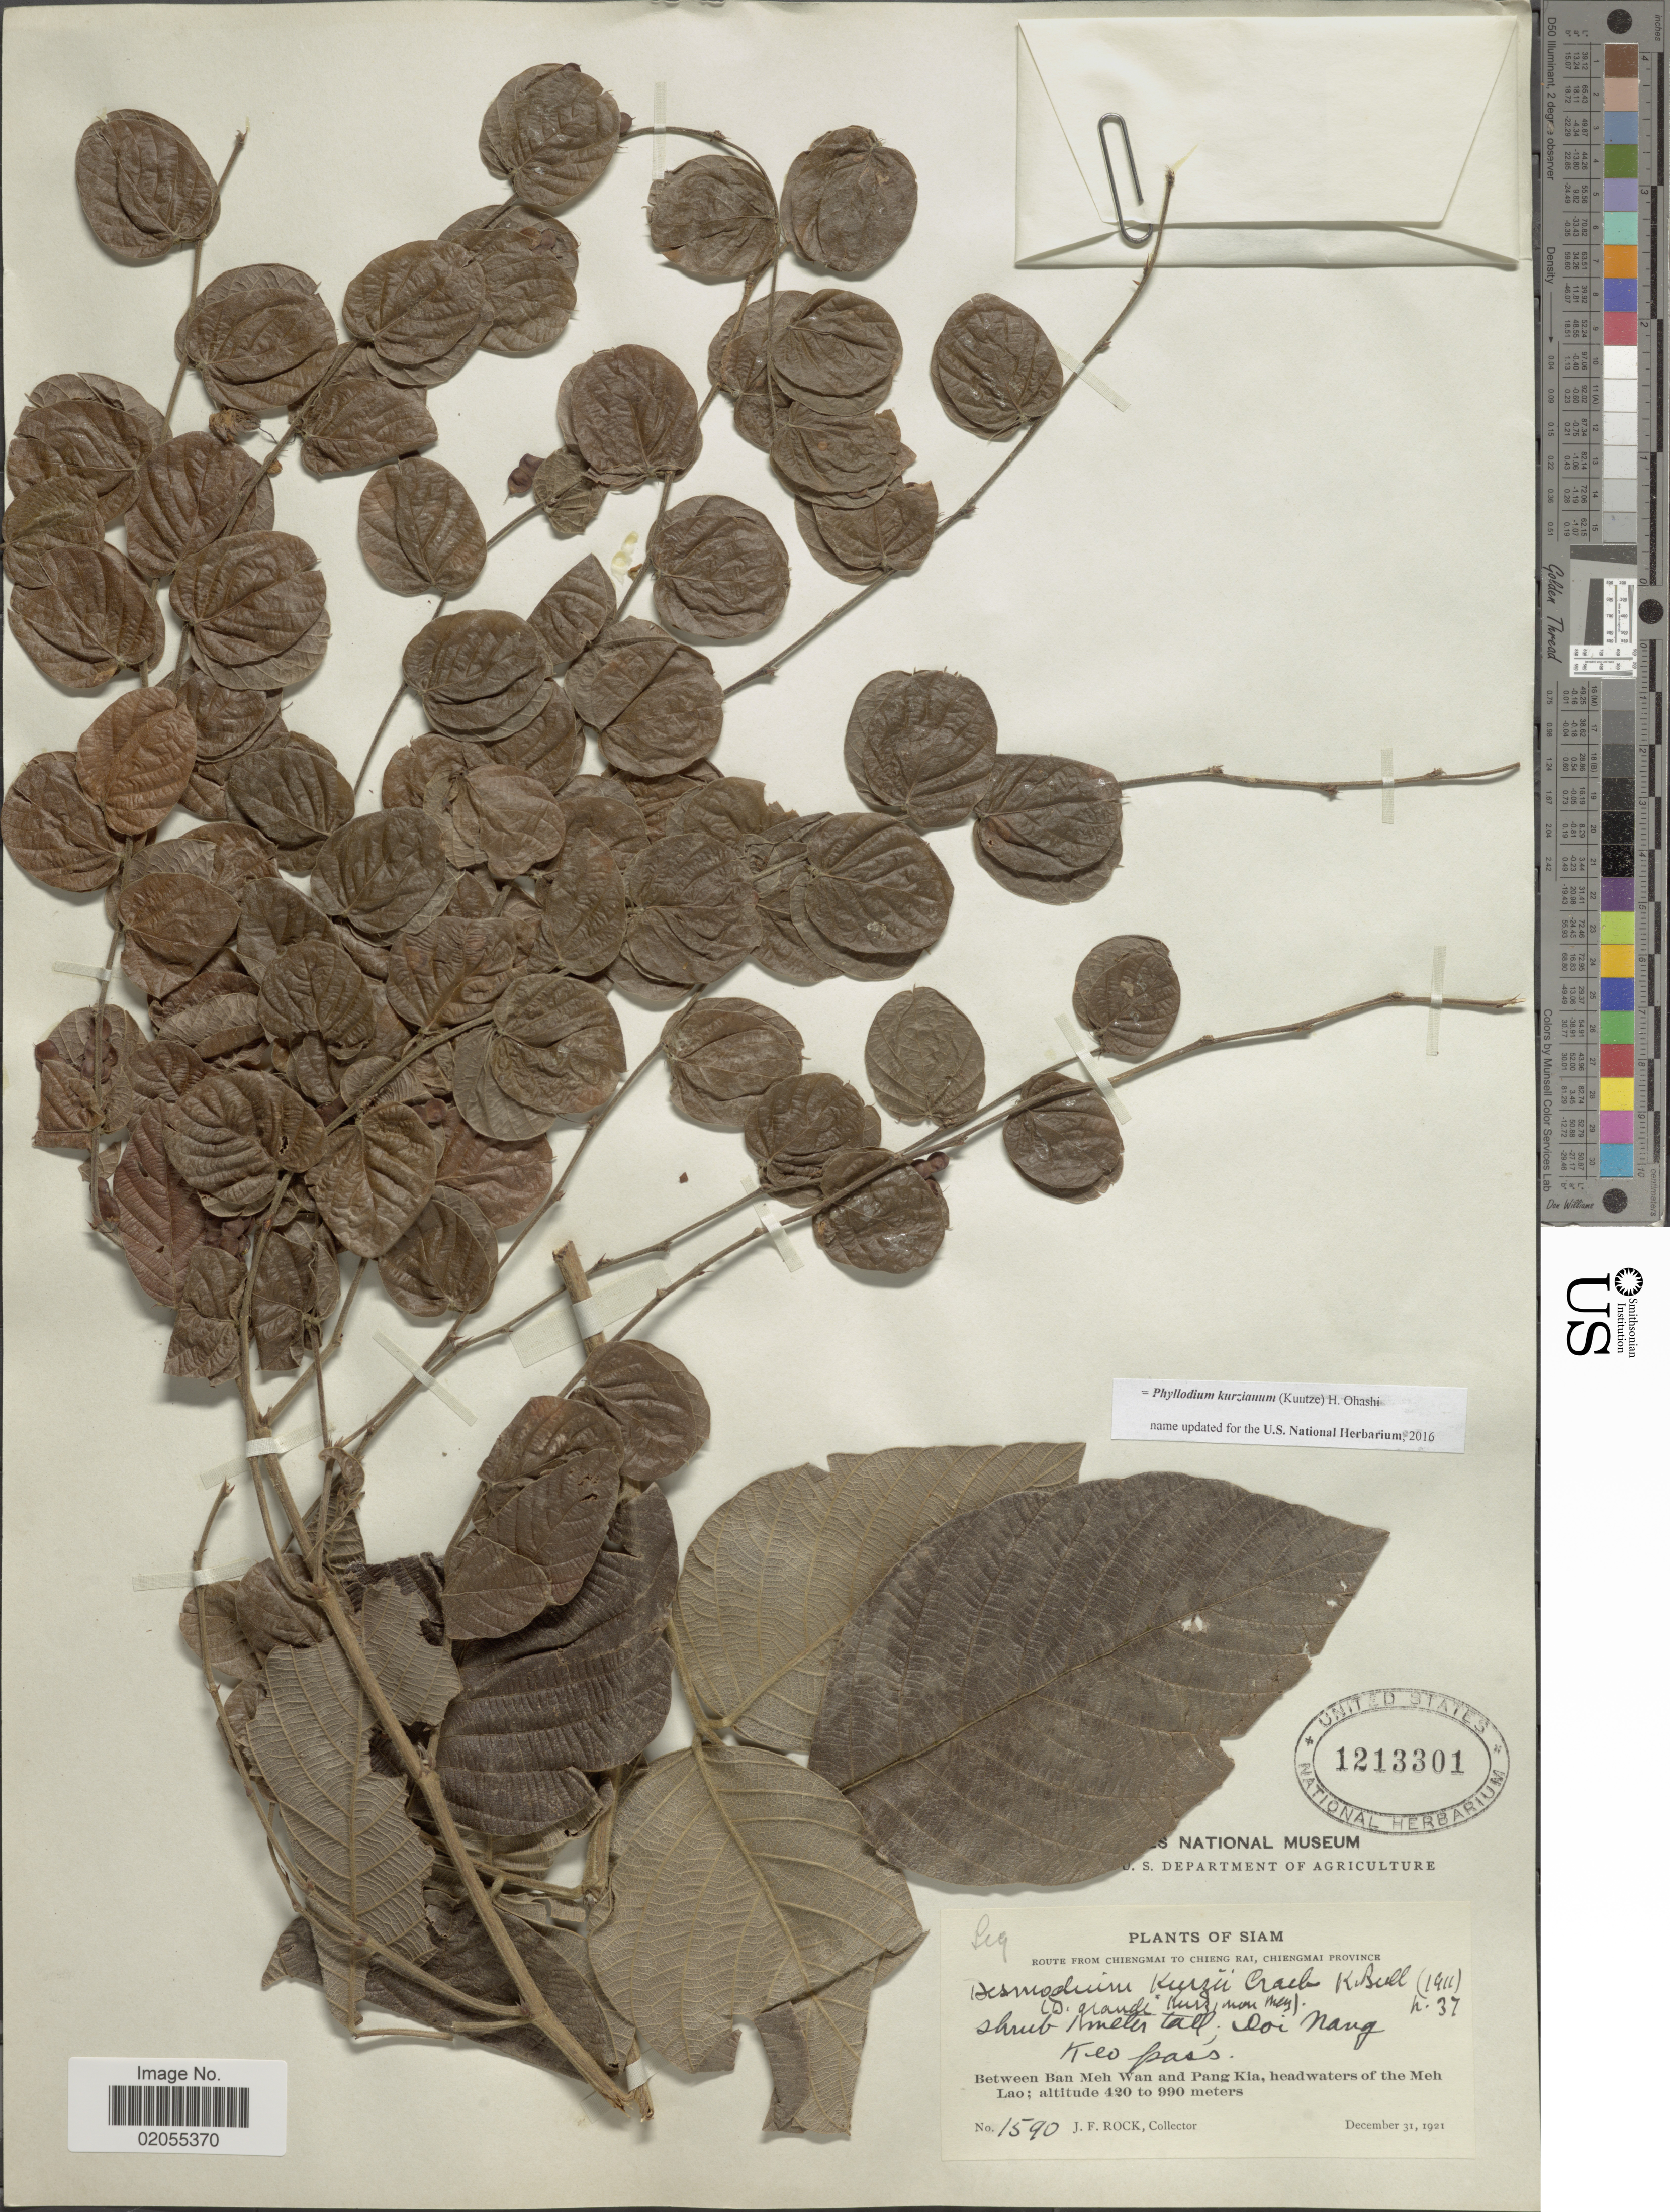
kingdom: Plantae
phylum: Tracheophyta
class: Magnoliopsida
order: Fabales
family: Fabaceae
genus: Phyllodium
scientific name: Phyllodium kurzianum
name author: (Kuntze) H. Ohashi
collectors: J. Rock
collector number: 1590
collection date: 1921-12-31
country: Thailand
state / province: Chiang Mai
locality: Siam, route from Chiengmai to Chieng Rai, Chiengmai Province, between Ban Meh Wan and Pang Kia, headwaters of the Meh Lao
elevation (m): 420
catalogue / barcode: US 1213301